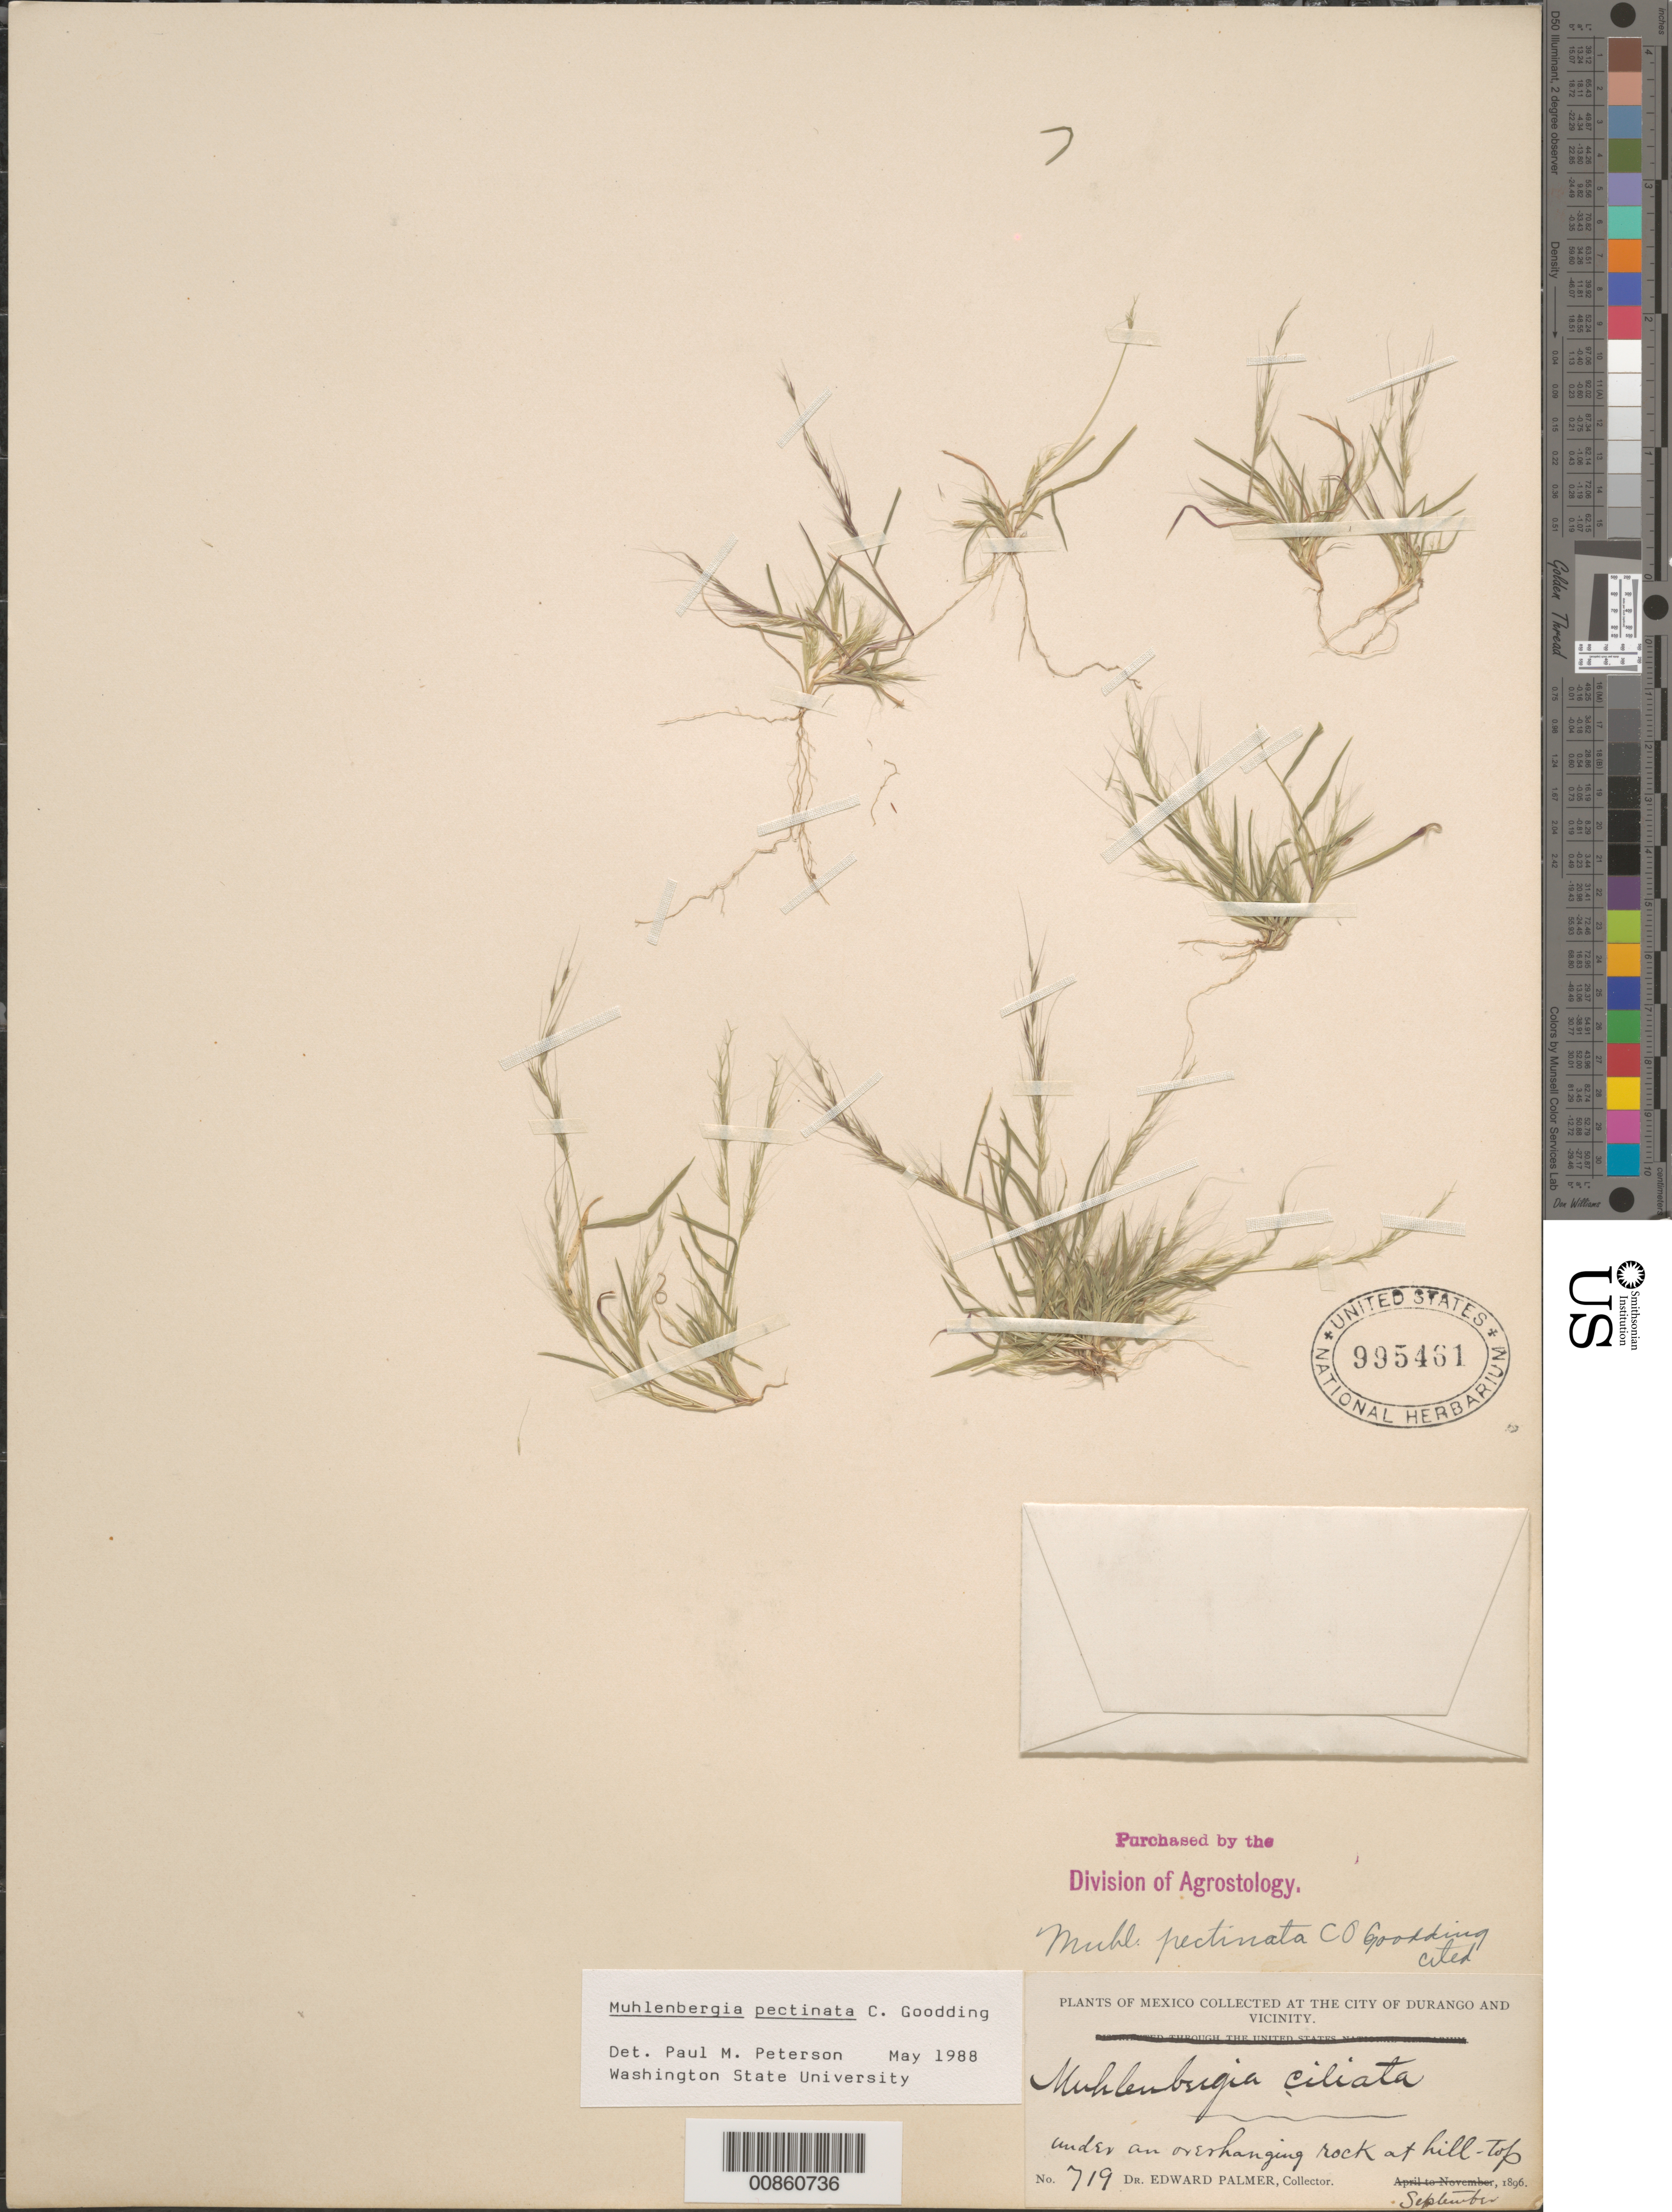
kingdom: Plantae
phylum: Tracheophyta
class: Liliopsida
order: Poales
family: Poaceae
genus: Muhlenbergia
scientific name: Muhlenbergia pectinata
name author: C.O. Goodd.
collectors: E. Palmer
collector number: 719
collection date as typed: Sep 1896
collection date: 1896-09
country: Mexico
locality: At vicinity of Durango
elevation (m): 2000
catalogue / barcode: US 995461